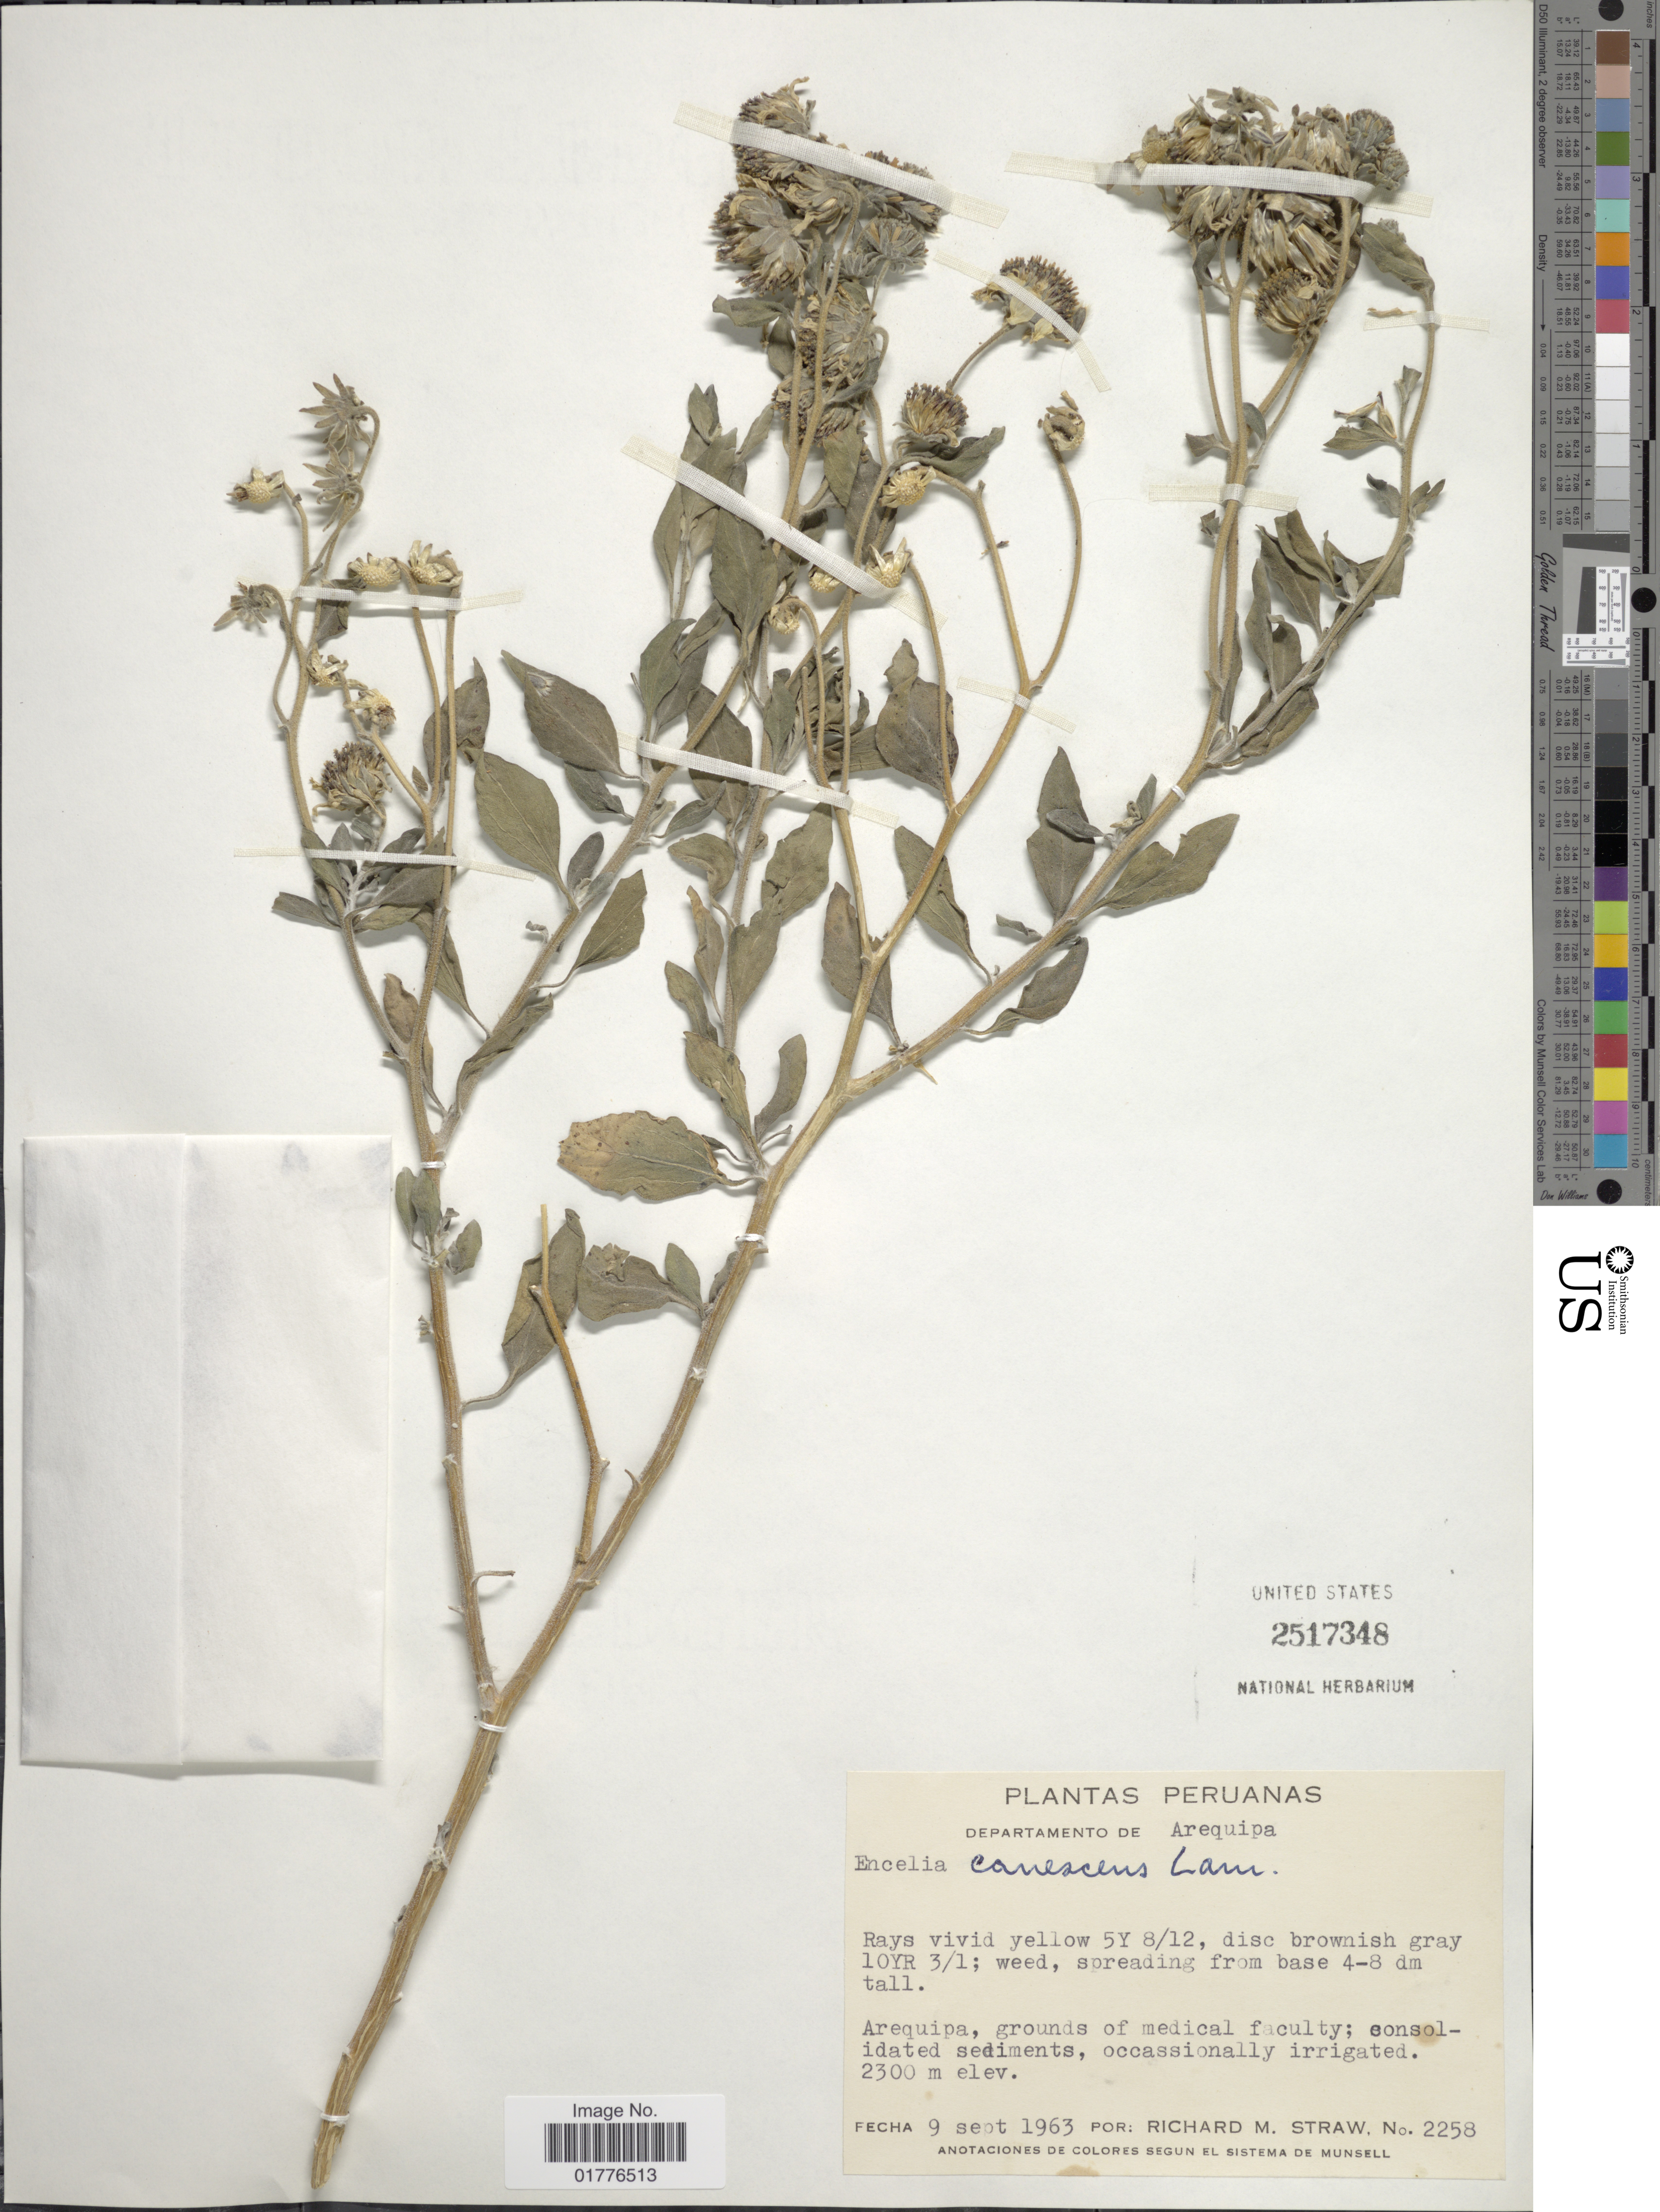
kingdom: Plantae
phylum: Tracheophyta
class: Magnoliopsida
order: Asterales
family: Asteraceae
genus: Encelia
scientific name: Encelia canescens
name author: Lam.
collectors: R. M. Straw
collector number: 2258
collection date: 1963-09-09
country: Peru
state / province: Arequipa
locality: Arequipa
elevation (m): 2300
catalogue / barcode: US 2517348